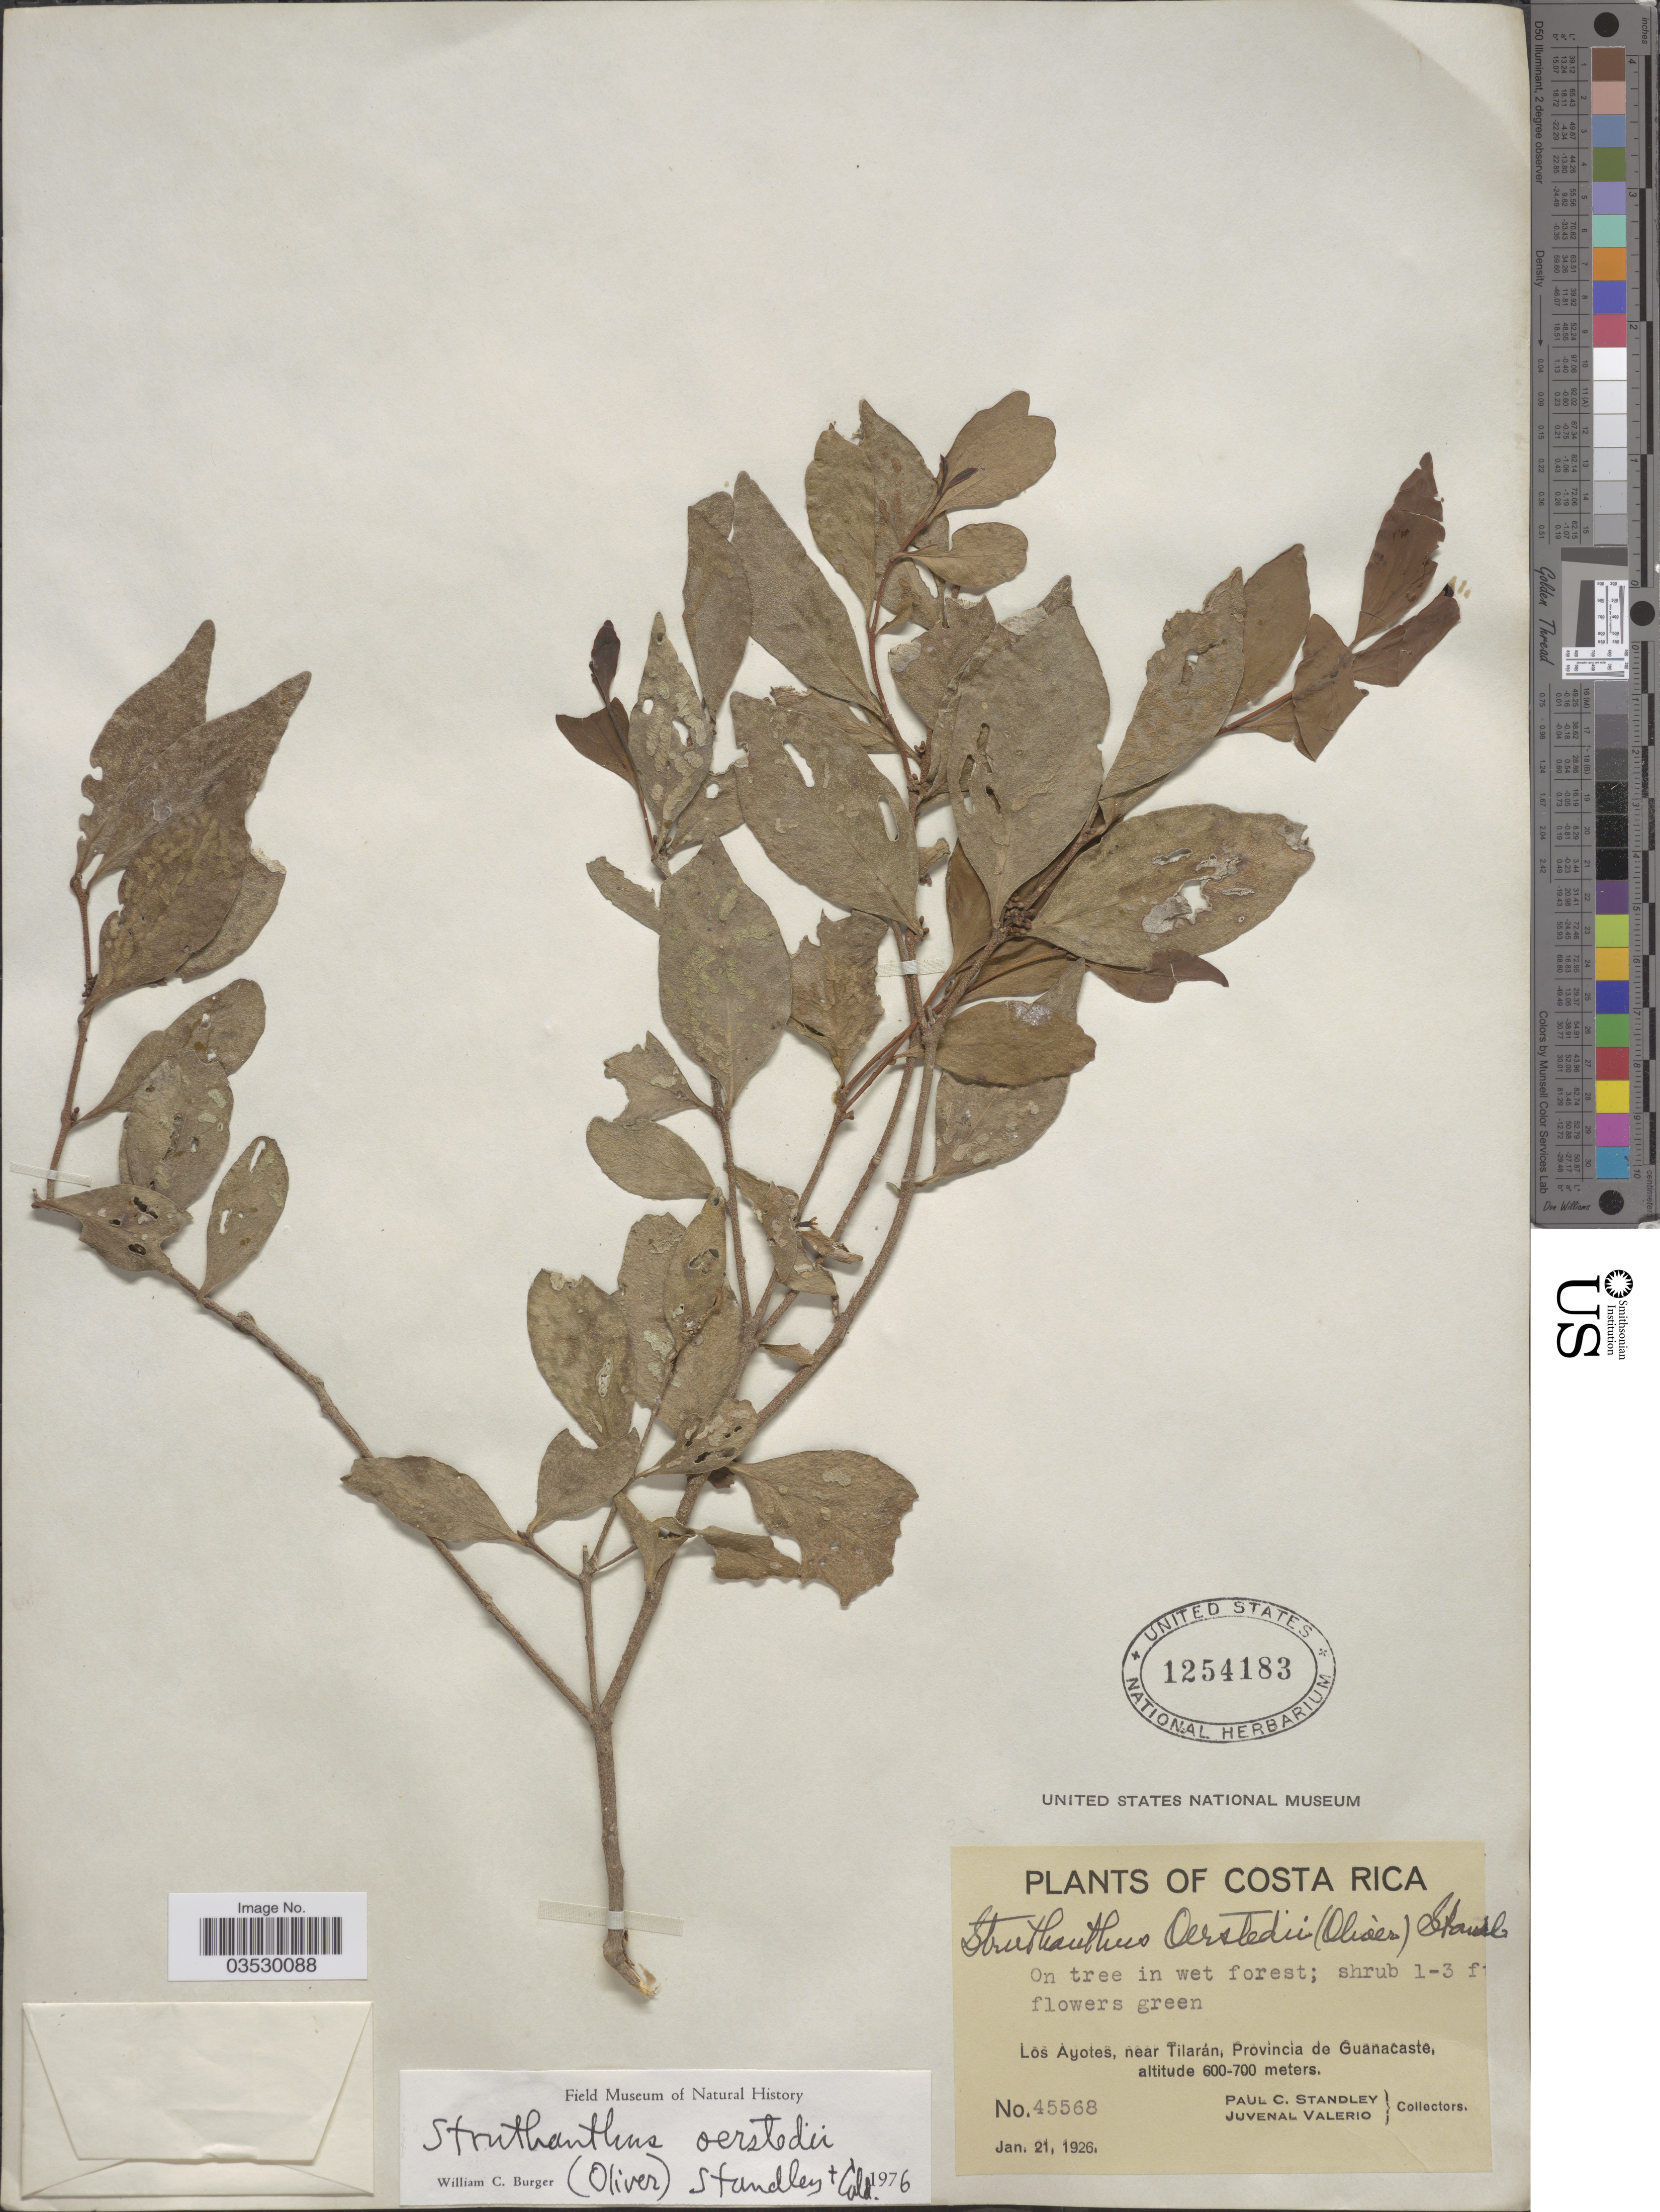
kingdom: Plantae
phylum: Tracheophyta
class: Magnoliopsida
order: Santalales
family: Loranthaceae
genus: Struthanthus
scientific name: Struthanthus oerstedii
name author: Standl.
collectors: P. C. Standley & J. Valerio R.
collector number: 45568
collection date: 1926-01-21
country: Costa Rica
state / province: Guanacaste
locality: Los Ayotes, near Tilarán.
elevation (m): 600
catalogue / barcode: US 1254183